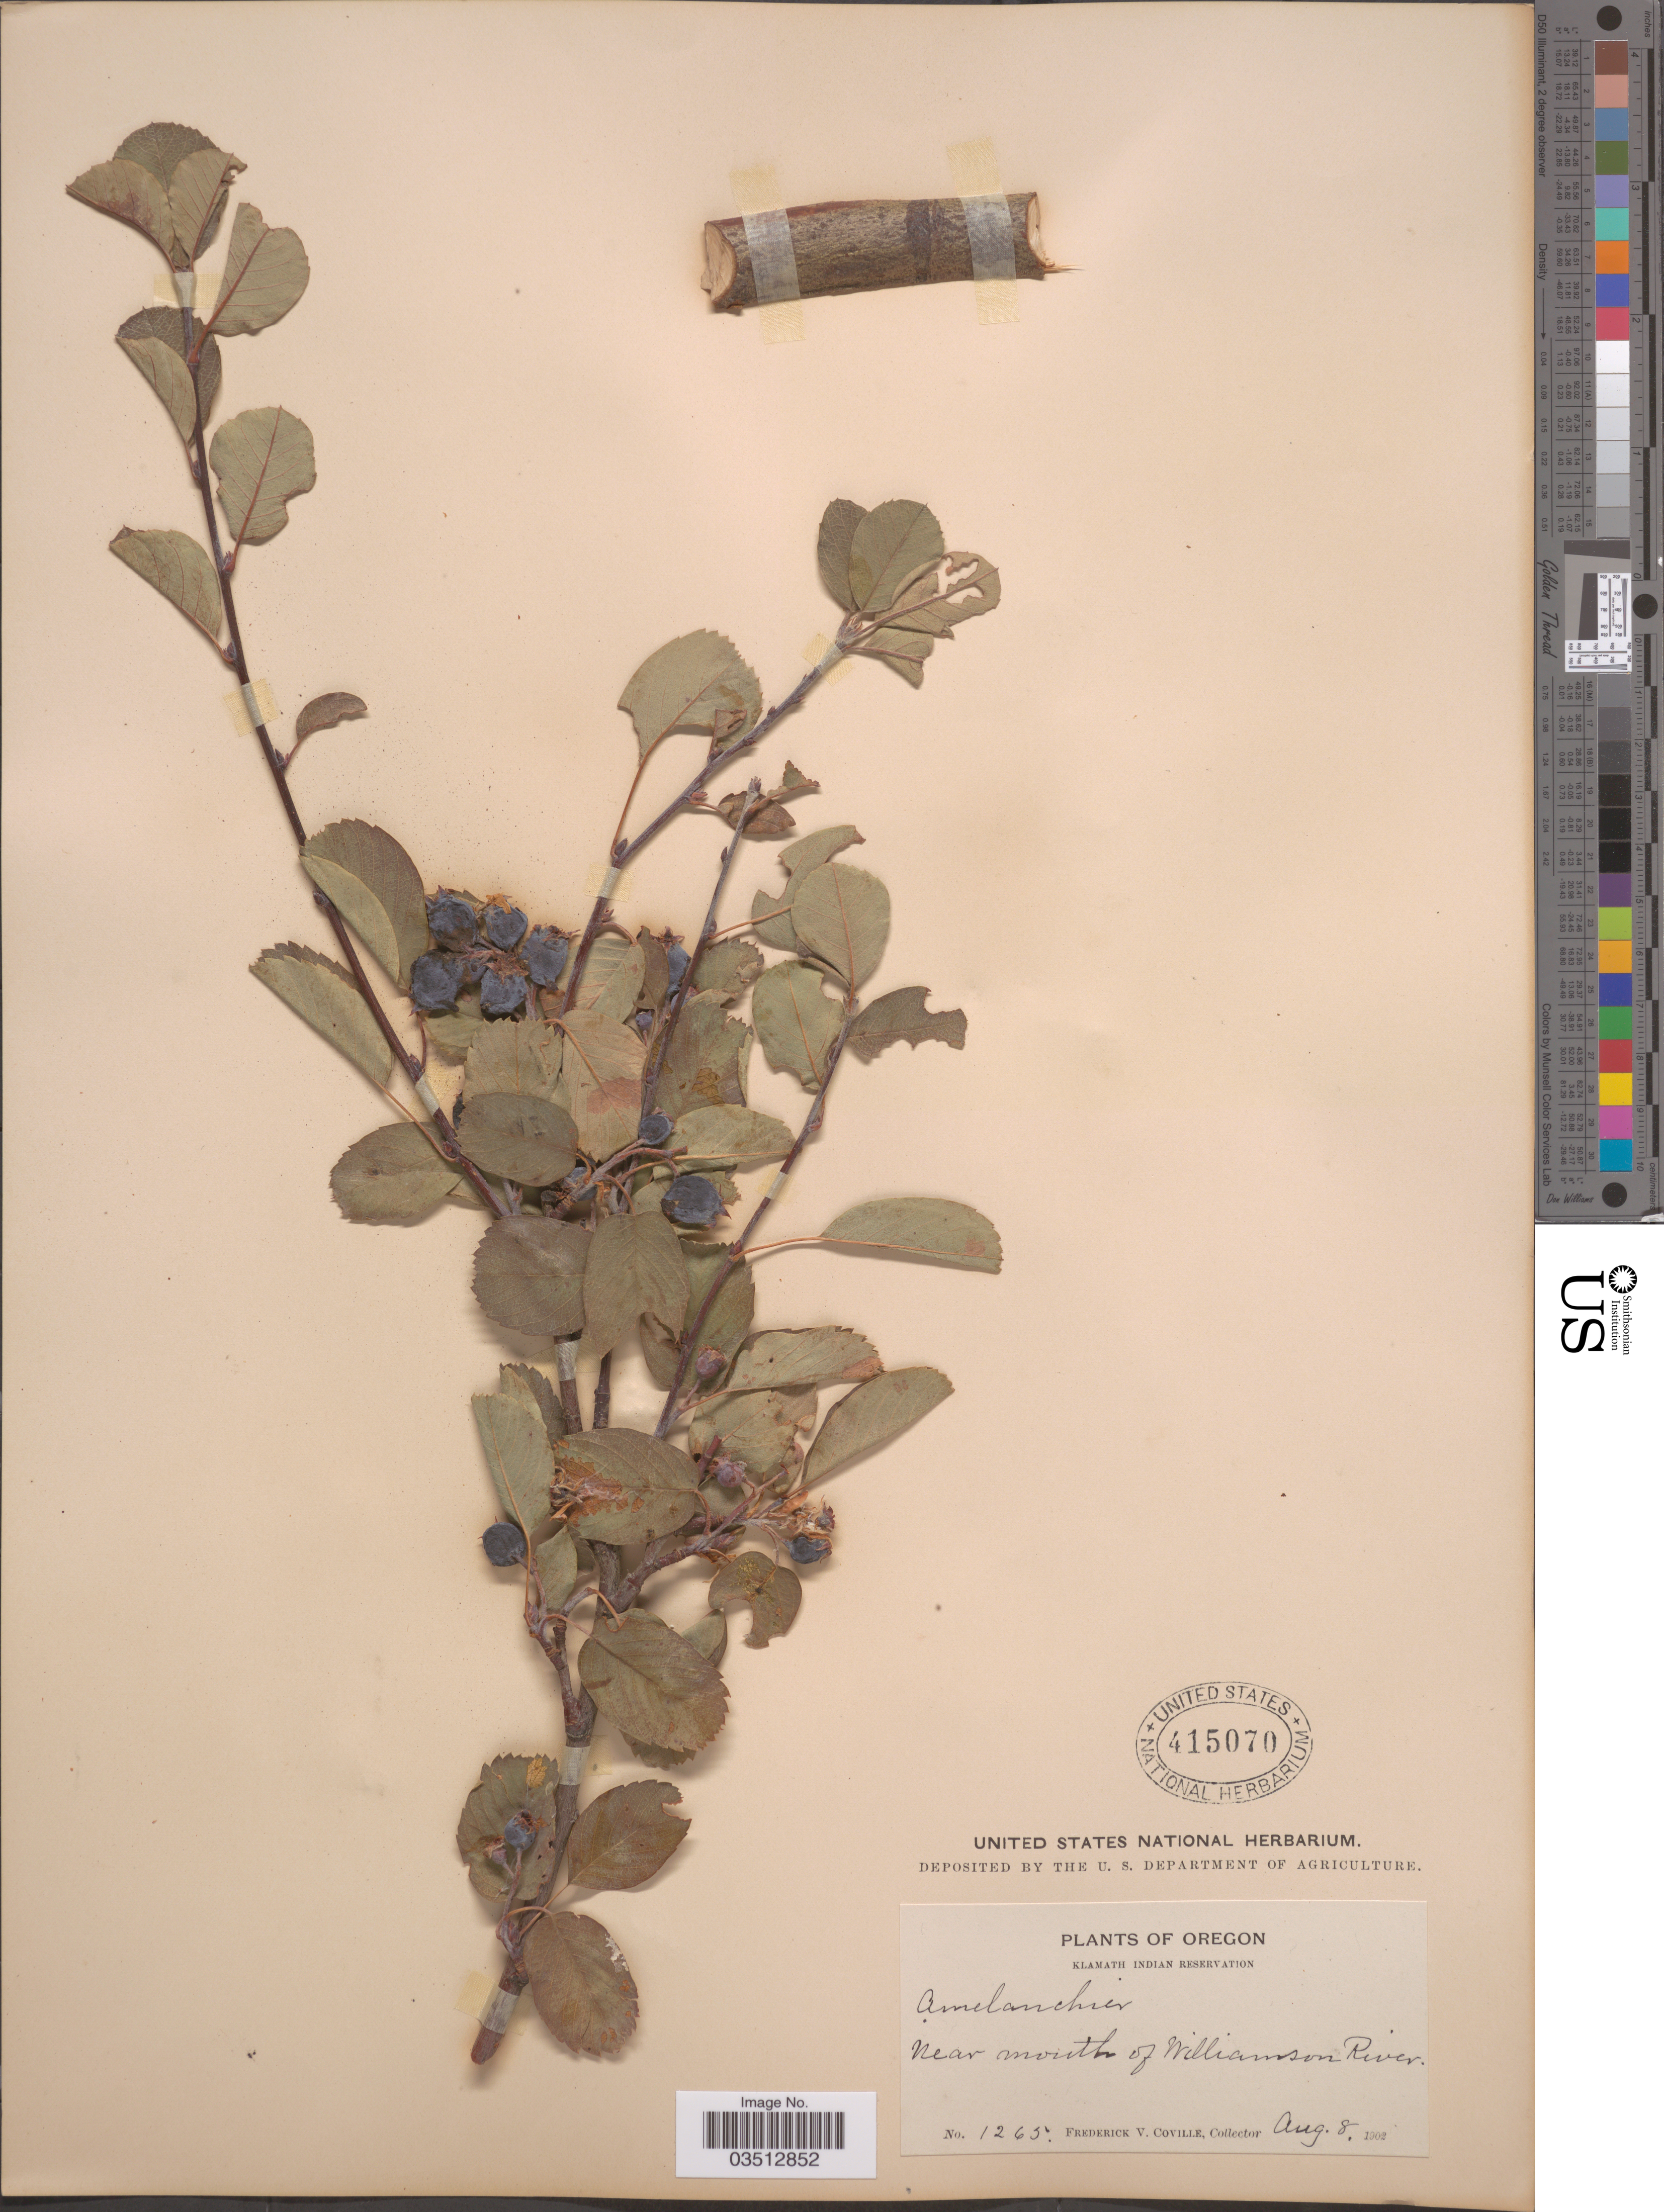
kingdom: Plantae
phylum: Tracheophyta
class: Magnoliopsida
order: Rosales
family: Rosaceae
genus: Amelanchier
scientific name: Amelanchier sp.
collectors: F. V. Coville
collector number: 1265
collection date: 1902-08-08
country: United States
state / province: Oregon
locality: Klamath Indian Reservation. Near mouth of Williamson River.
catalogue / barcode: US 415070